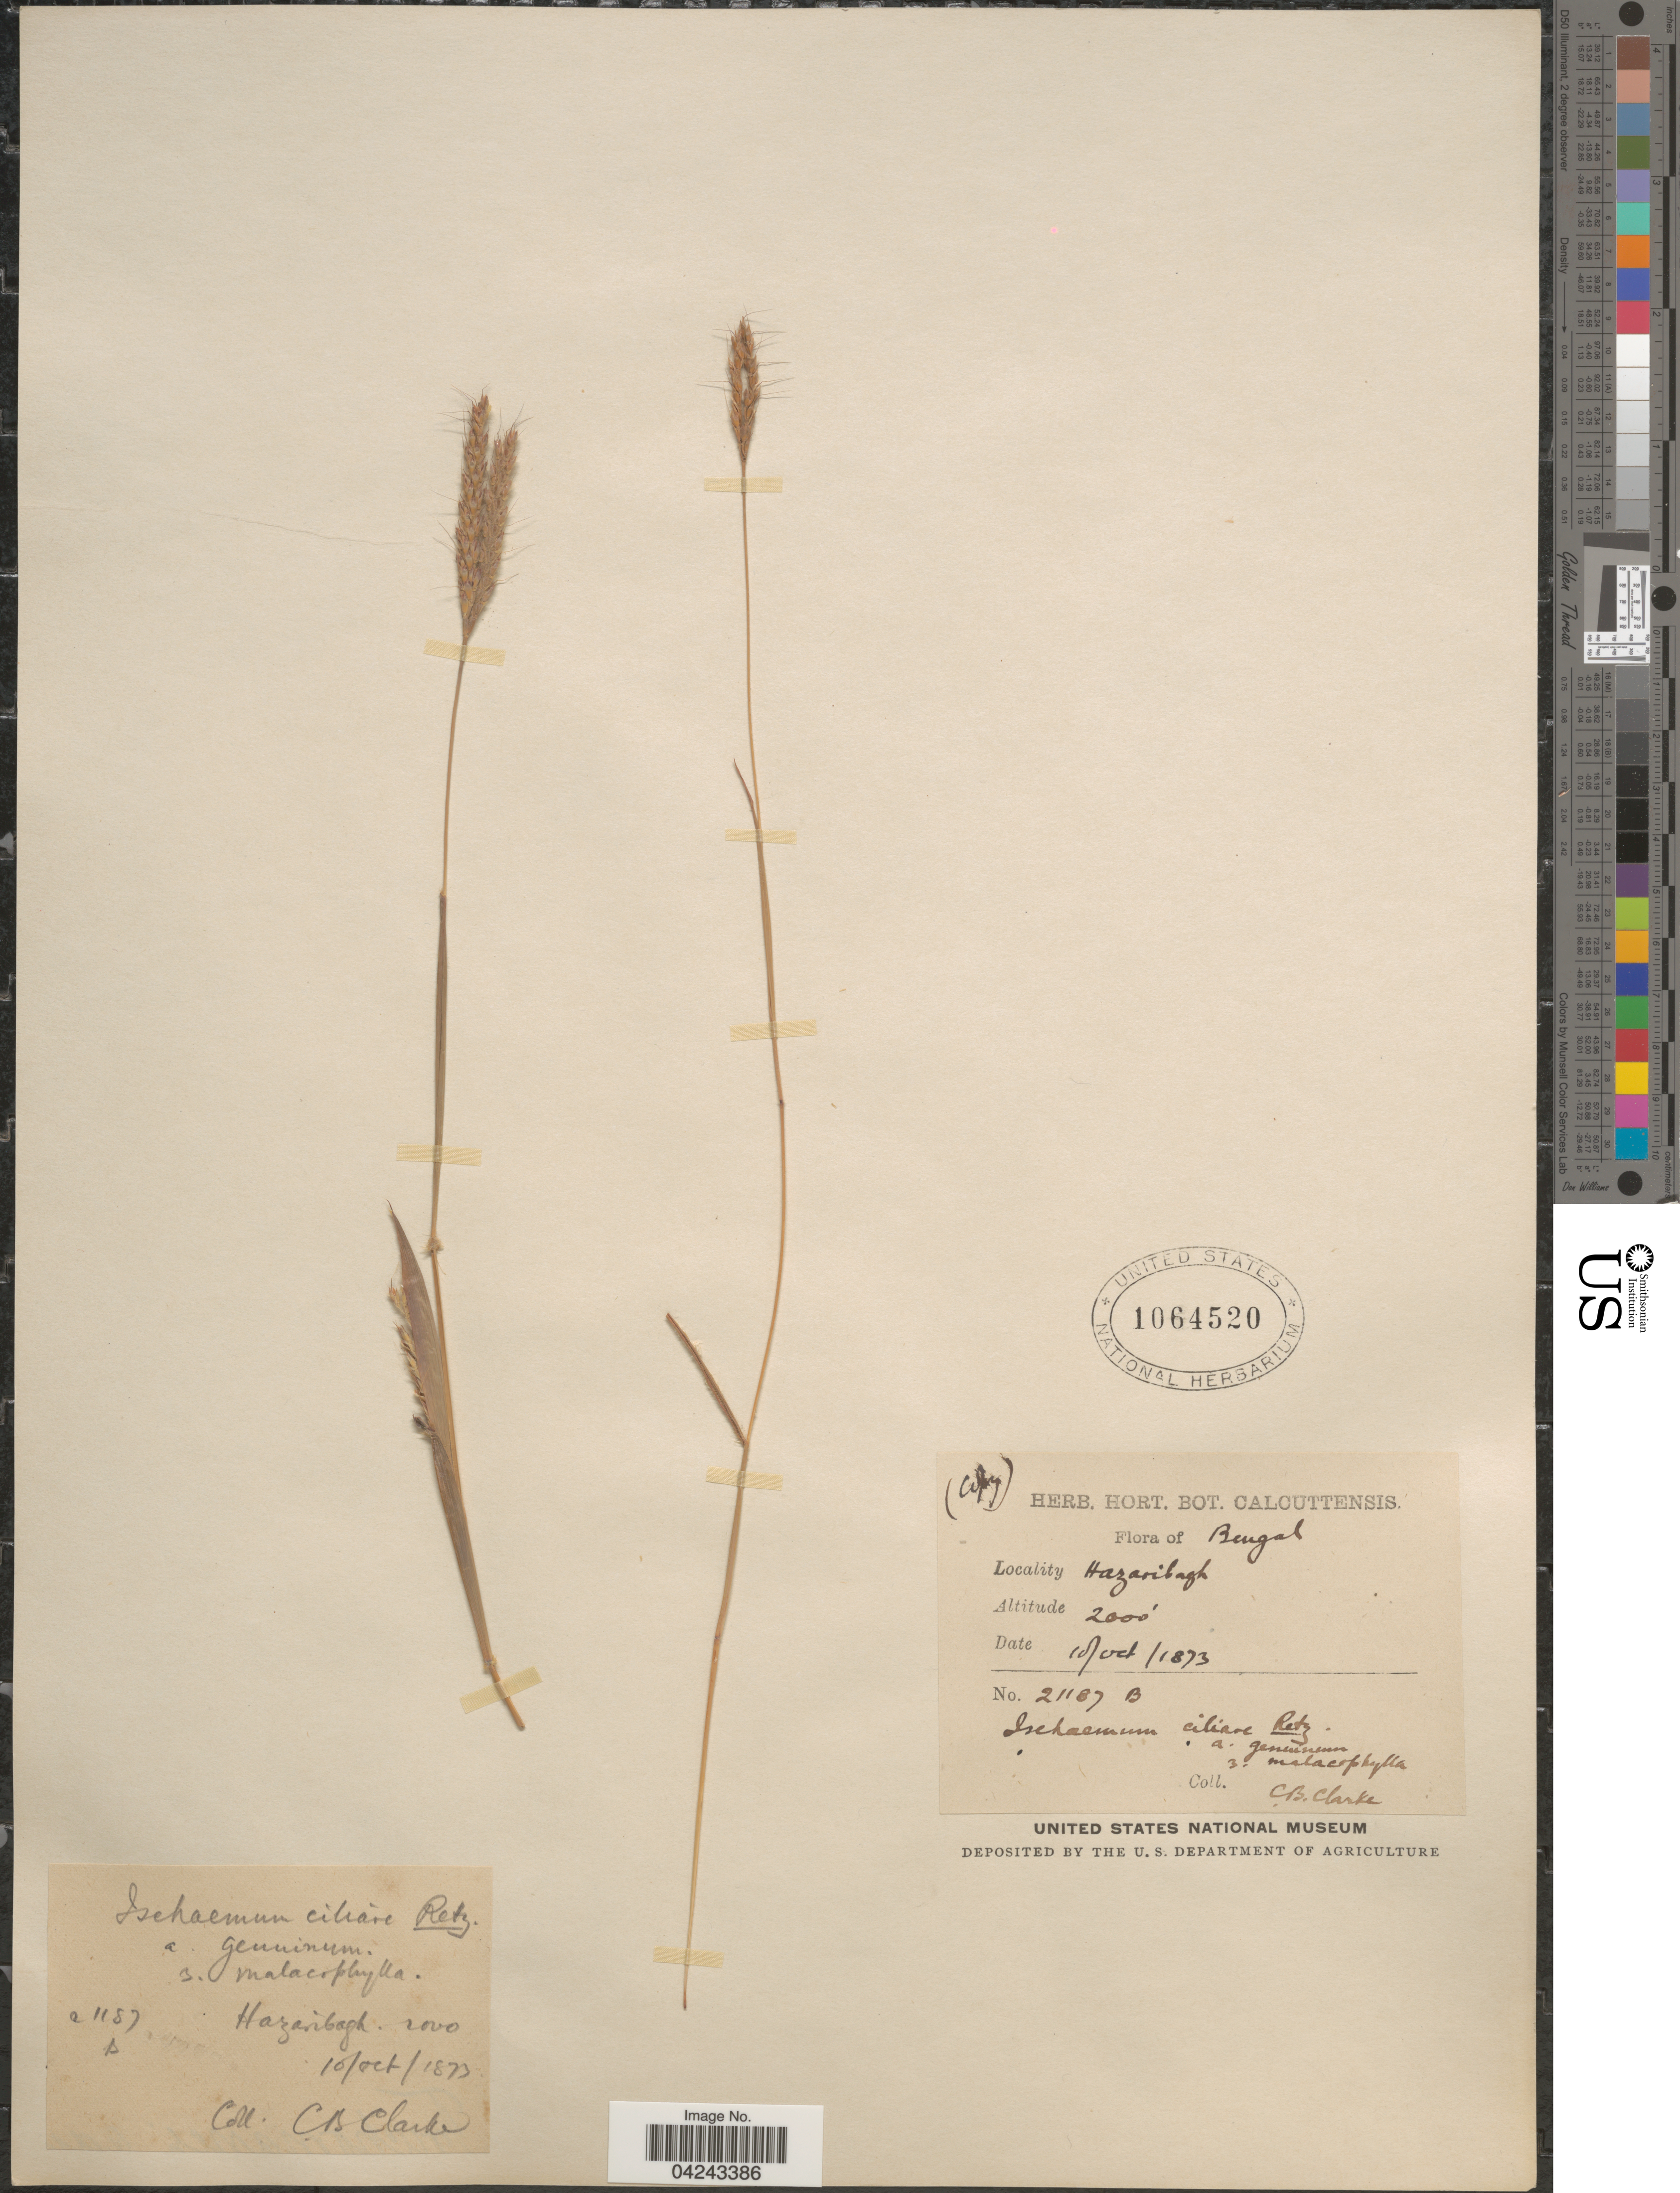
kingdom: Plantae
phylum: Tracheophyta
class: Liliopsida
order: Poales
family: Poaceae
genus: Ischaemum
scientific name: Ischaemum ciliare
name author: Retz.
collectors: C. B. Clarke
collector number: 21187B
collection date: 1873-10-10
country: India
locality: Bengal. Hazaribagh.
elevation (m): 610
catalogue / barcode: US 1064520